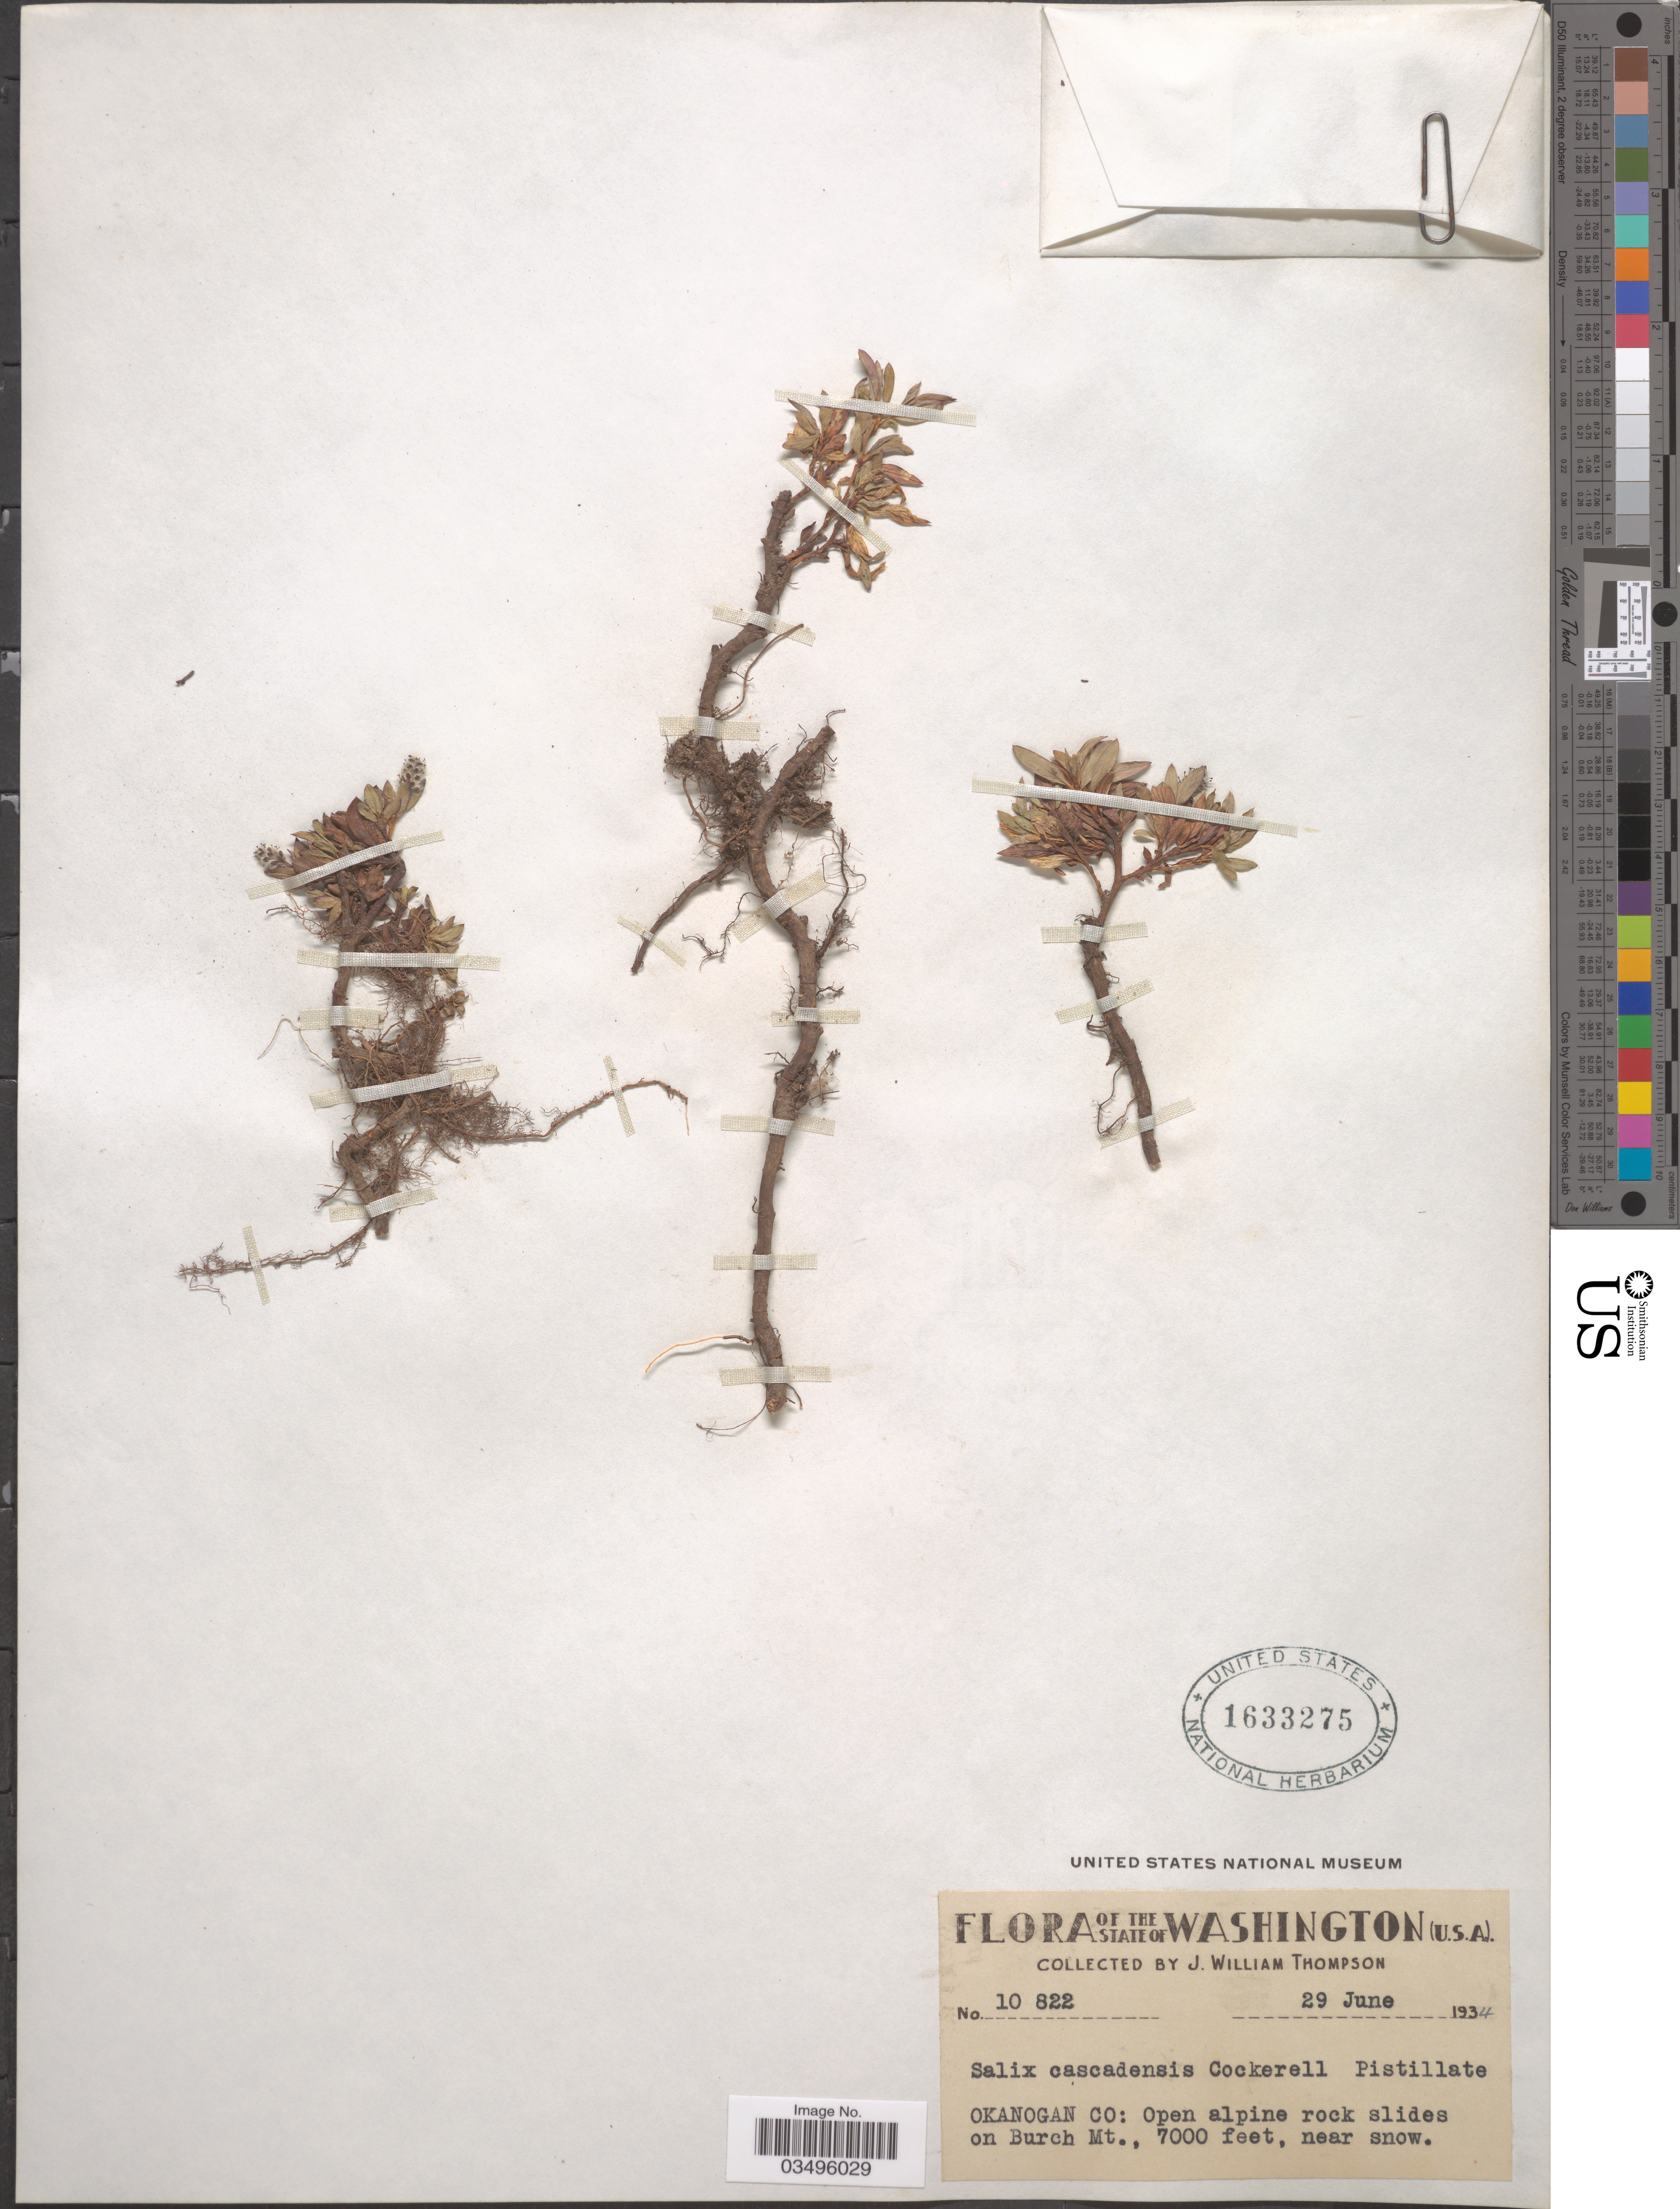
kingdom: Plantae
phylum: Tracheophyta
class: Magnoliopsida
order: Malpighiales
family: Salicaceae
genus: Salix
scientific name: Salix cascadensis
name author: Cockerell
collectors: J. W. Thompson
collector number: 10822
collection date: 1934-06-29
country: United States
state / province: Washington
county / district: Okanogan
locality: Okanogan Co: Open alpine rock slides on Burch Mt.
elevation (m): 2134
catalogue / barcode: US 1633275